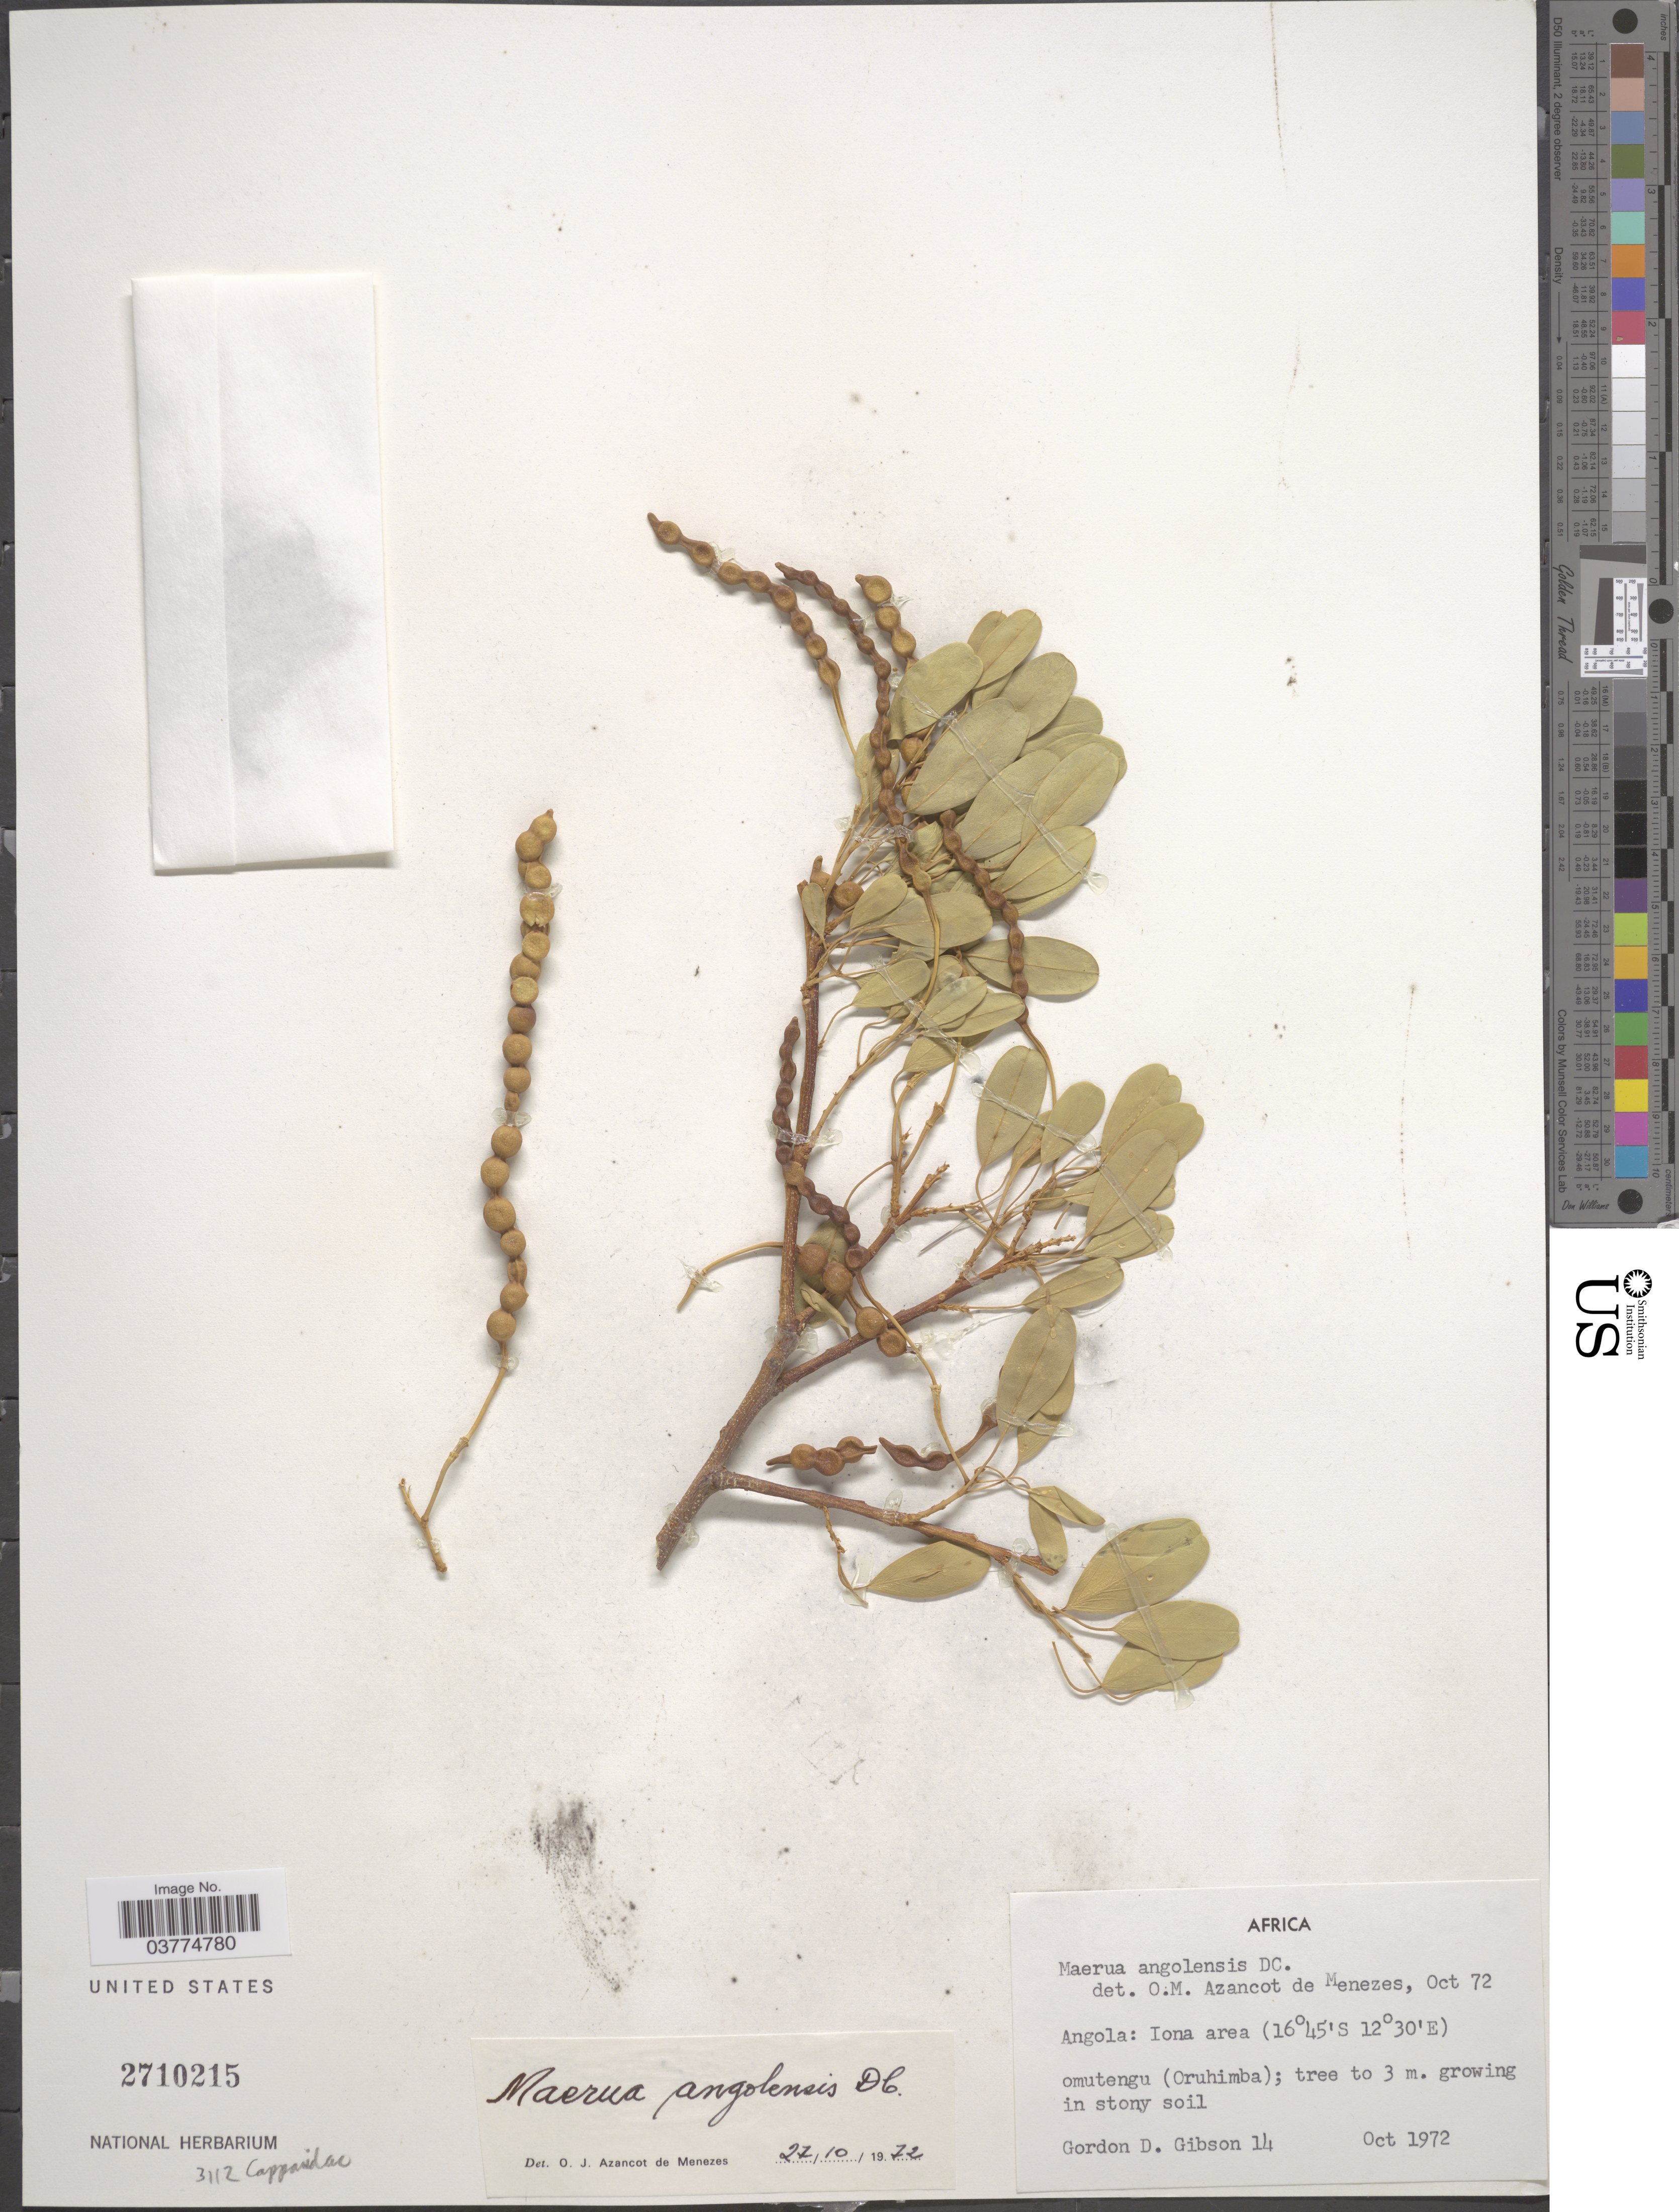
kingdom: Plantae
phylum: Tracheophyta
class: Magnoliopsida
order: Brassicales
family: Capparaceae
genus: Maerua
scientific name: Maerua angolensis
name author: DC.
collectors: G. D. Gibson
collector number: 14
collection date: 1972-10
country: Angola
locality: Iona area.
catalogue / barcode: US 2710215